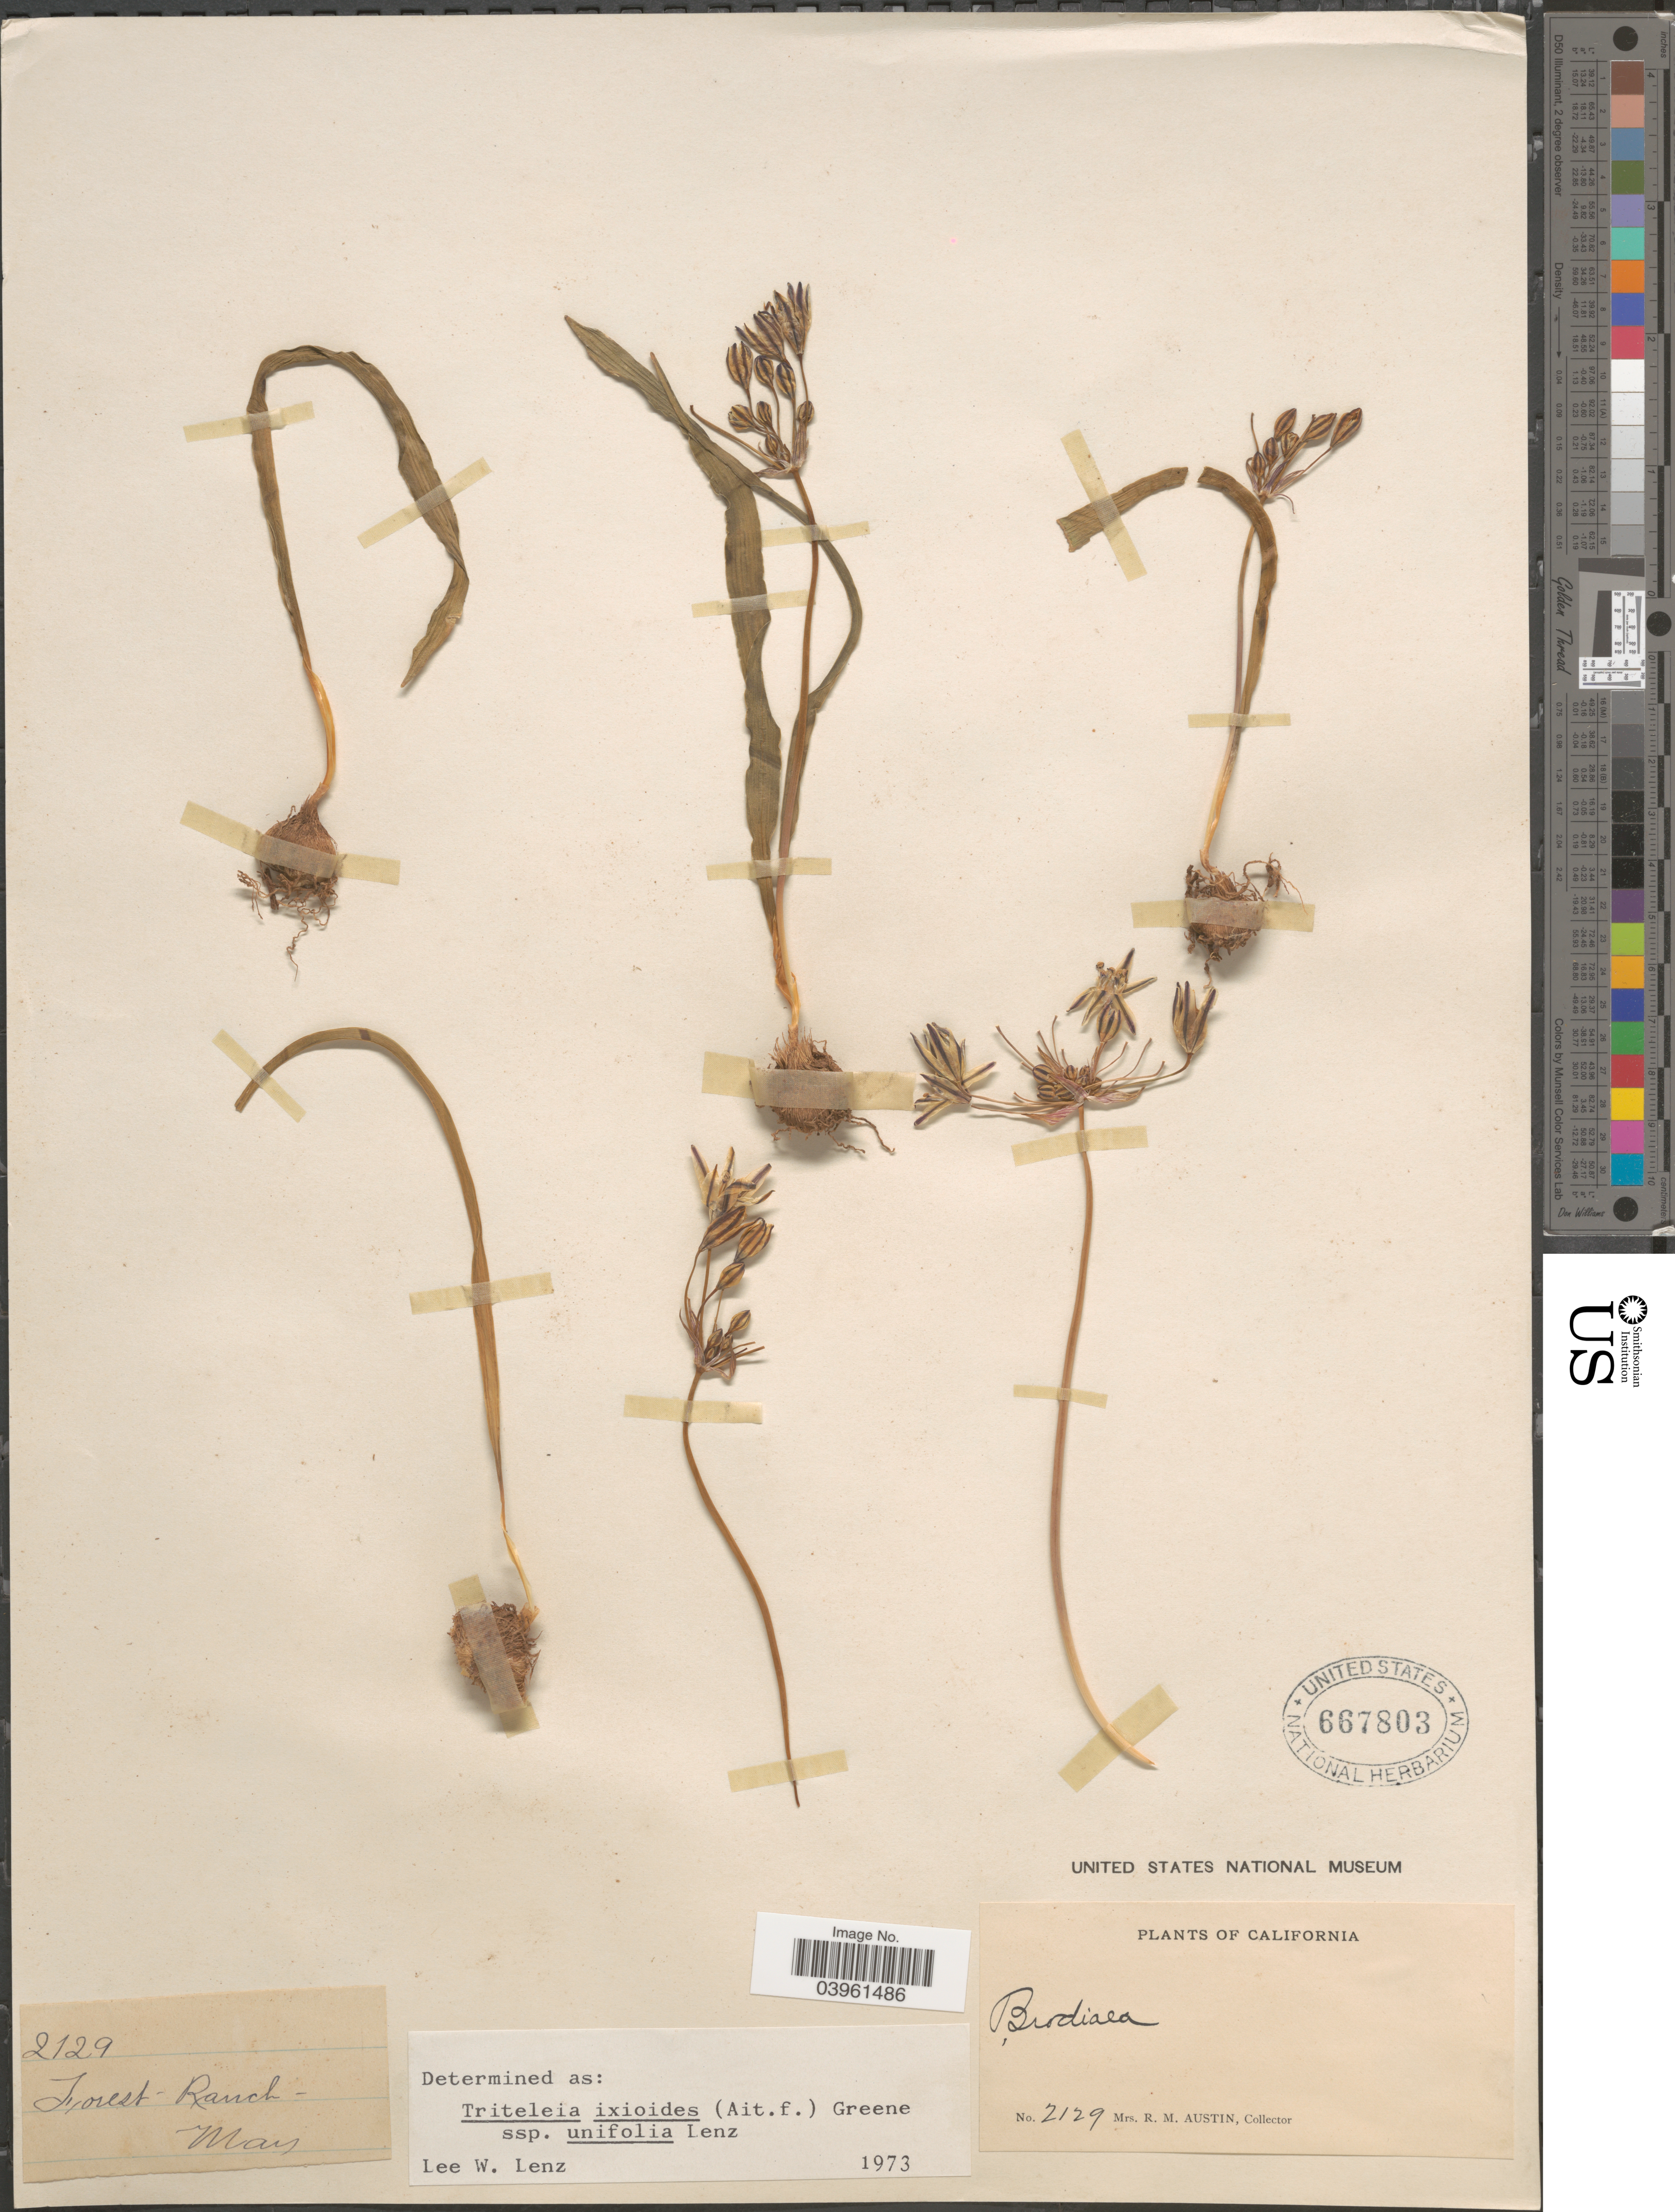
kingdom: Plantae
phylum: Tracheophyta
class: Liliopsida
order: Asparagales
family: Asparagaceae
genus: Triteleia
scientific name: Triteleia ixioides subsp. unifolia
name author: L.W. Lenz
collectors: R. Austin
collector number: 2129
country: United States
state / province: California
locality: Forest - Ranch.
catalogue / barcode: US 667803